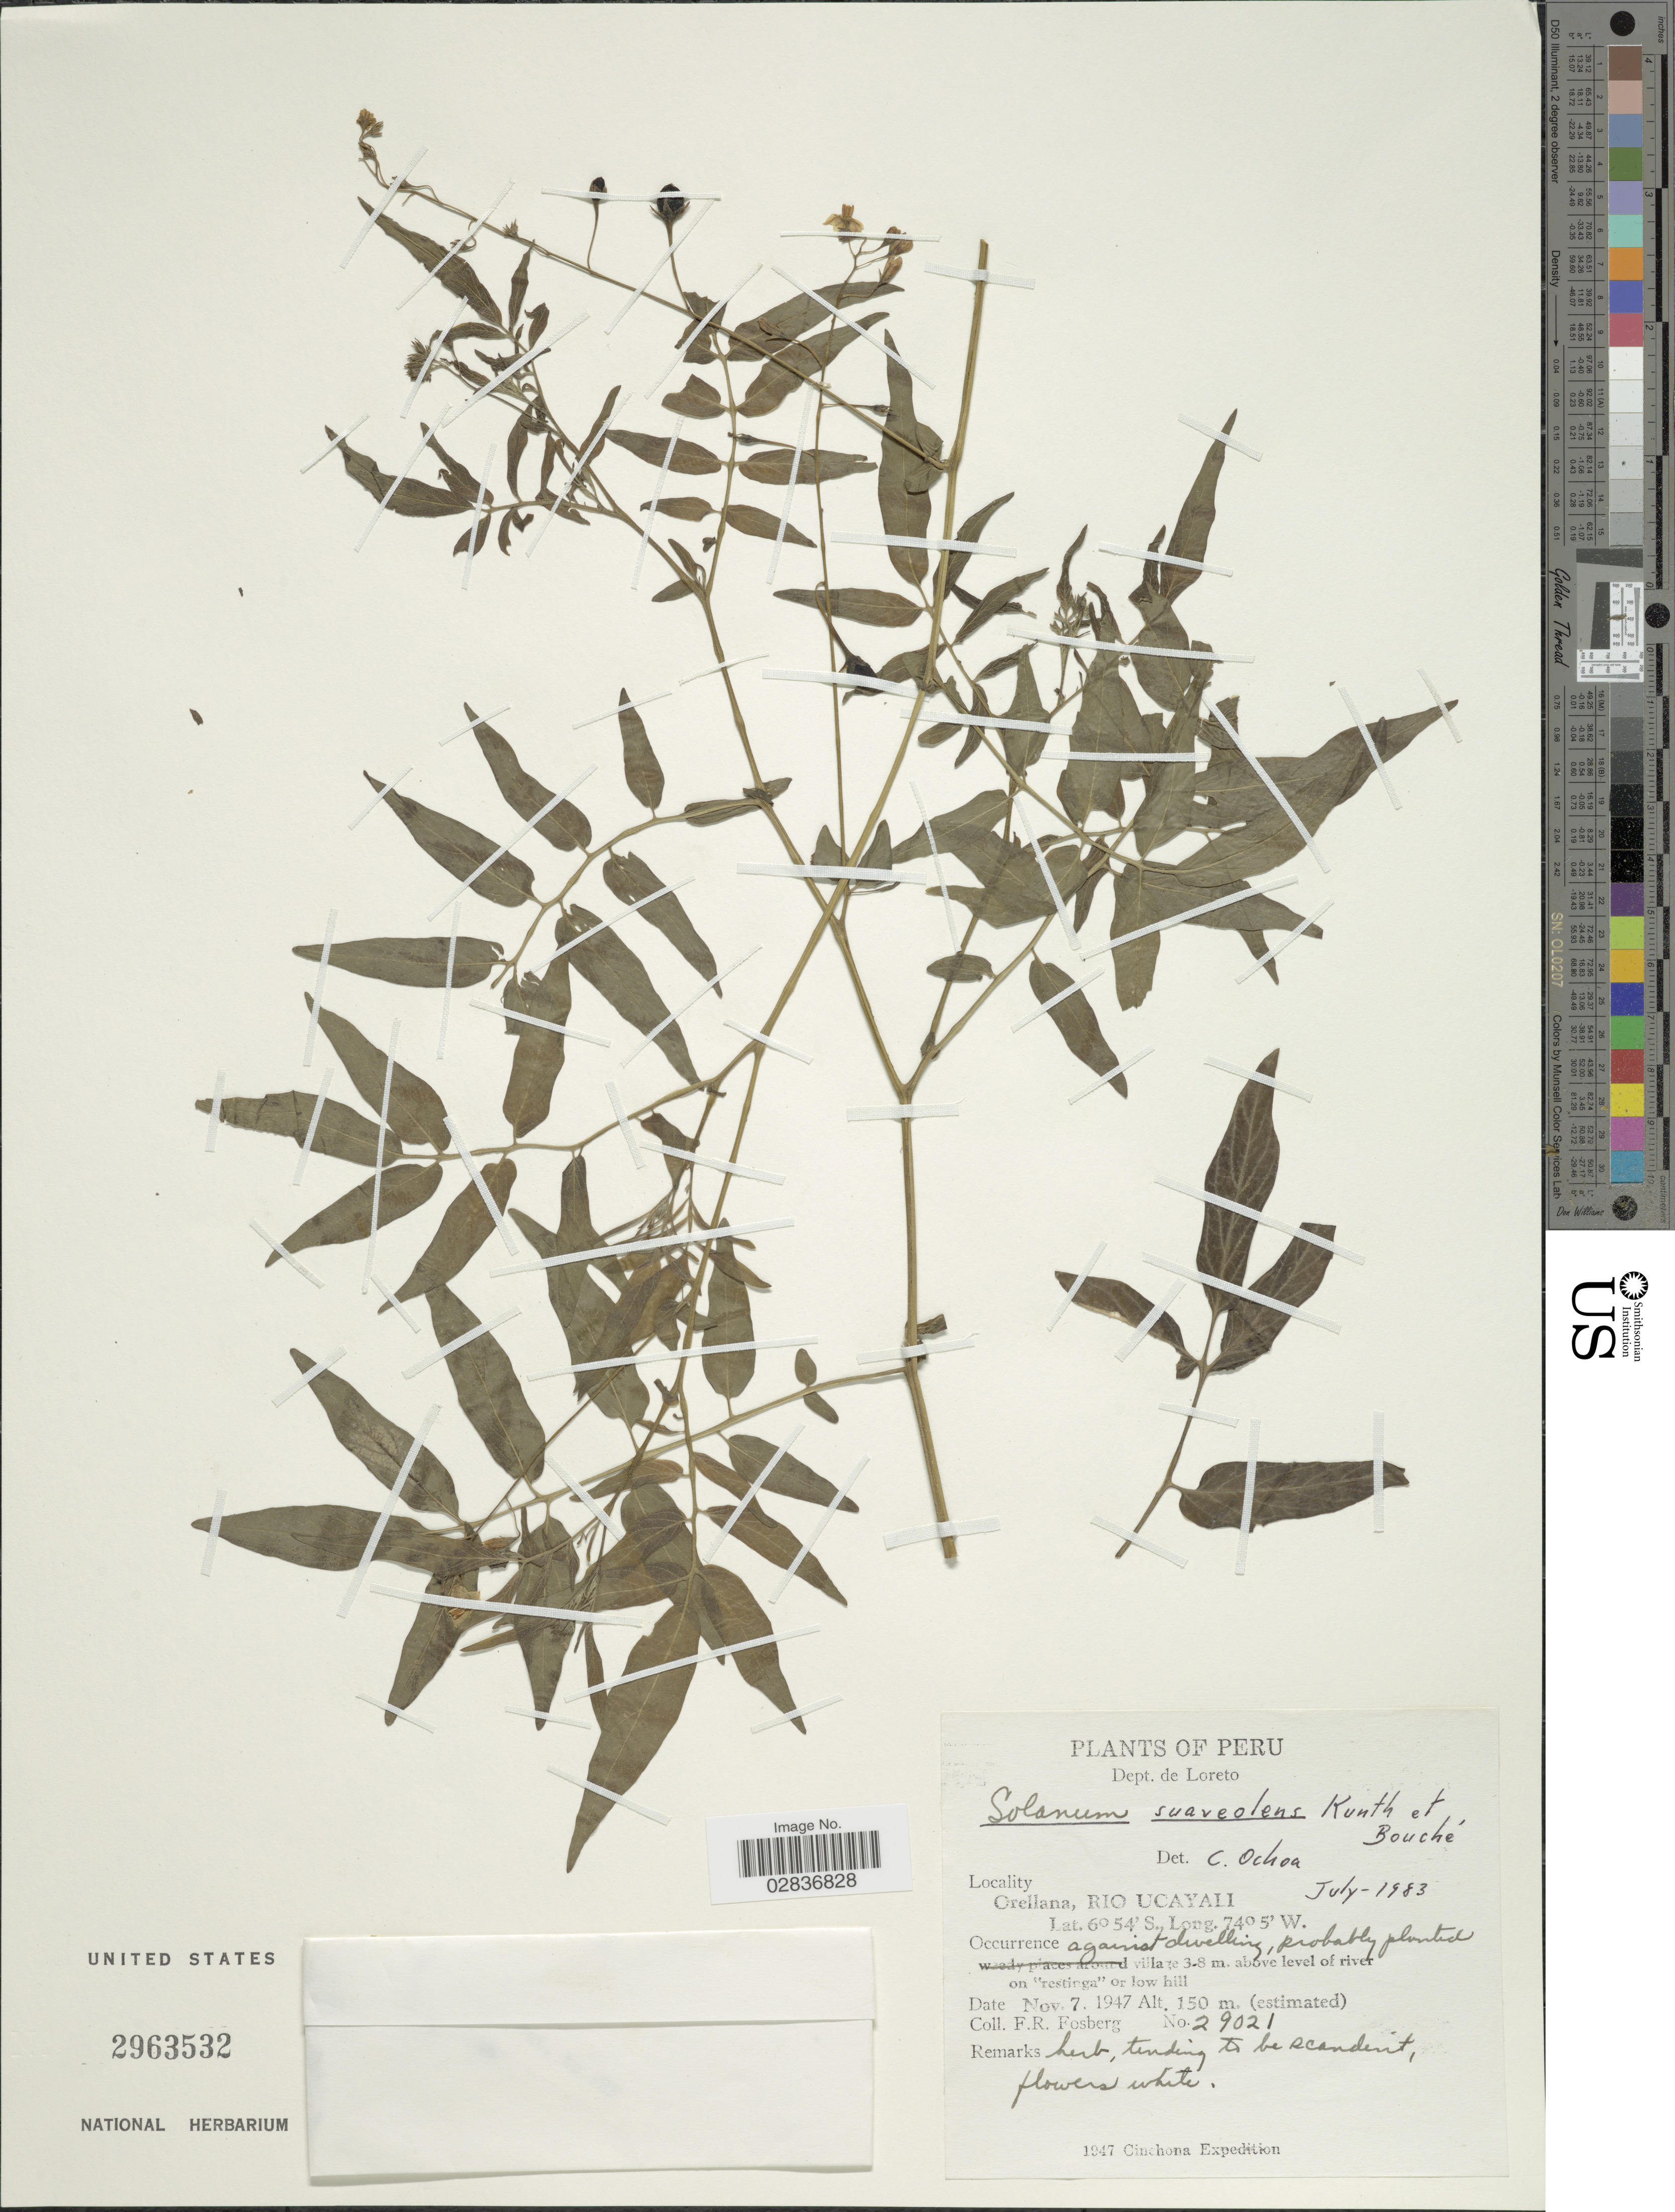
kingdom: Plantae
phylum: Tracheophyta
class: Magnoliopsida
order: Solanales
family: Solanaceae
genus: Solanum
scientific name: Solanum suaveolens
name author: Kunth & C.D. Bouché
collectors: F. R. Fosberg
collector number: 29021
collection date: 1947-11-07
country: Peru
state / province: Loreto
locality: Dept. de Loreto. Orellana, Rio Ucayali.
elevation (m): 150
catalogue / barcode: US 2963532